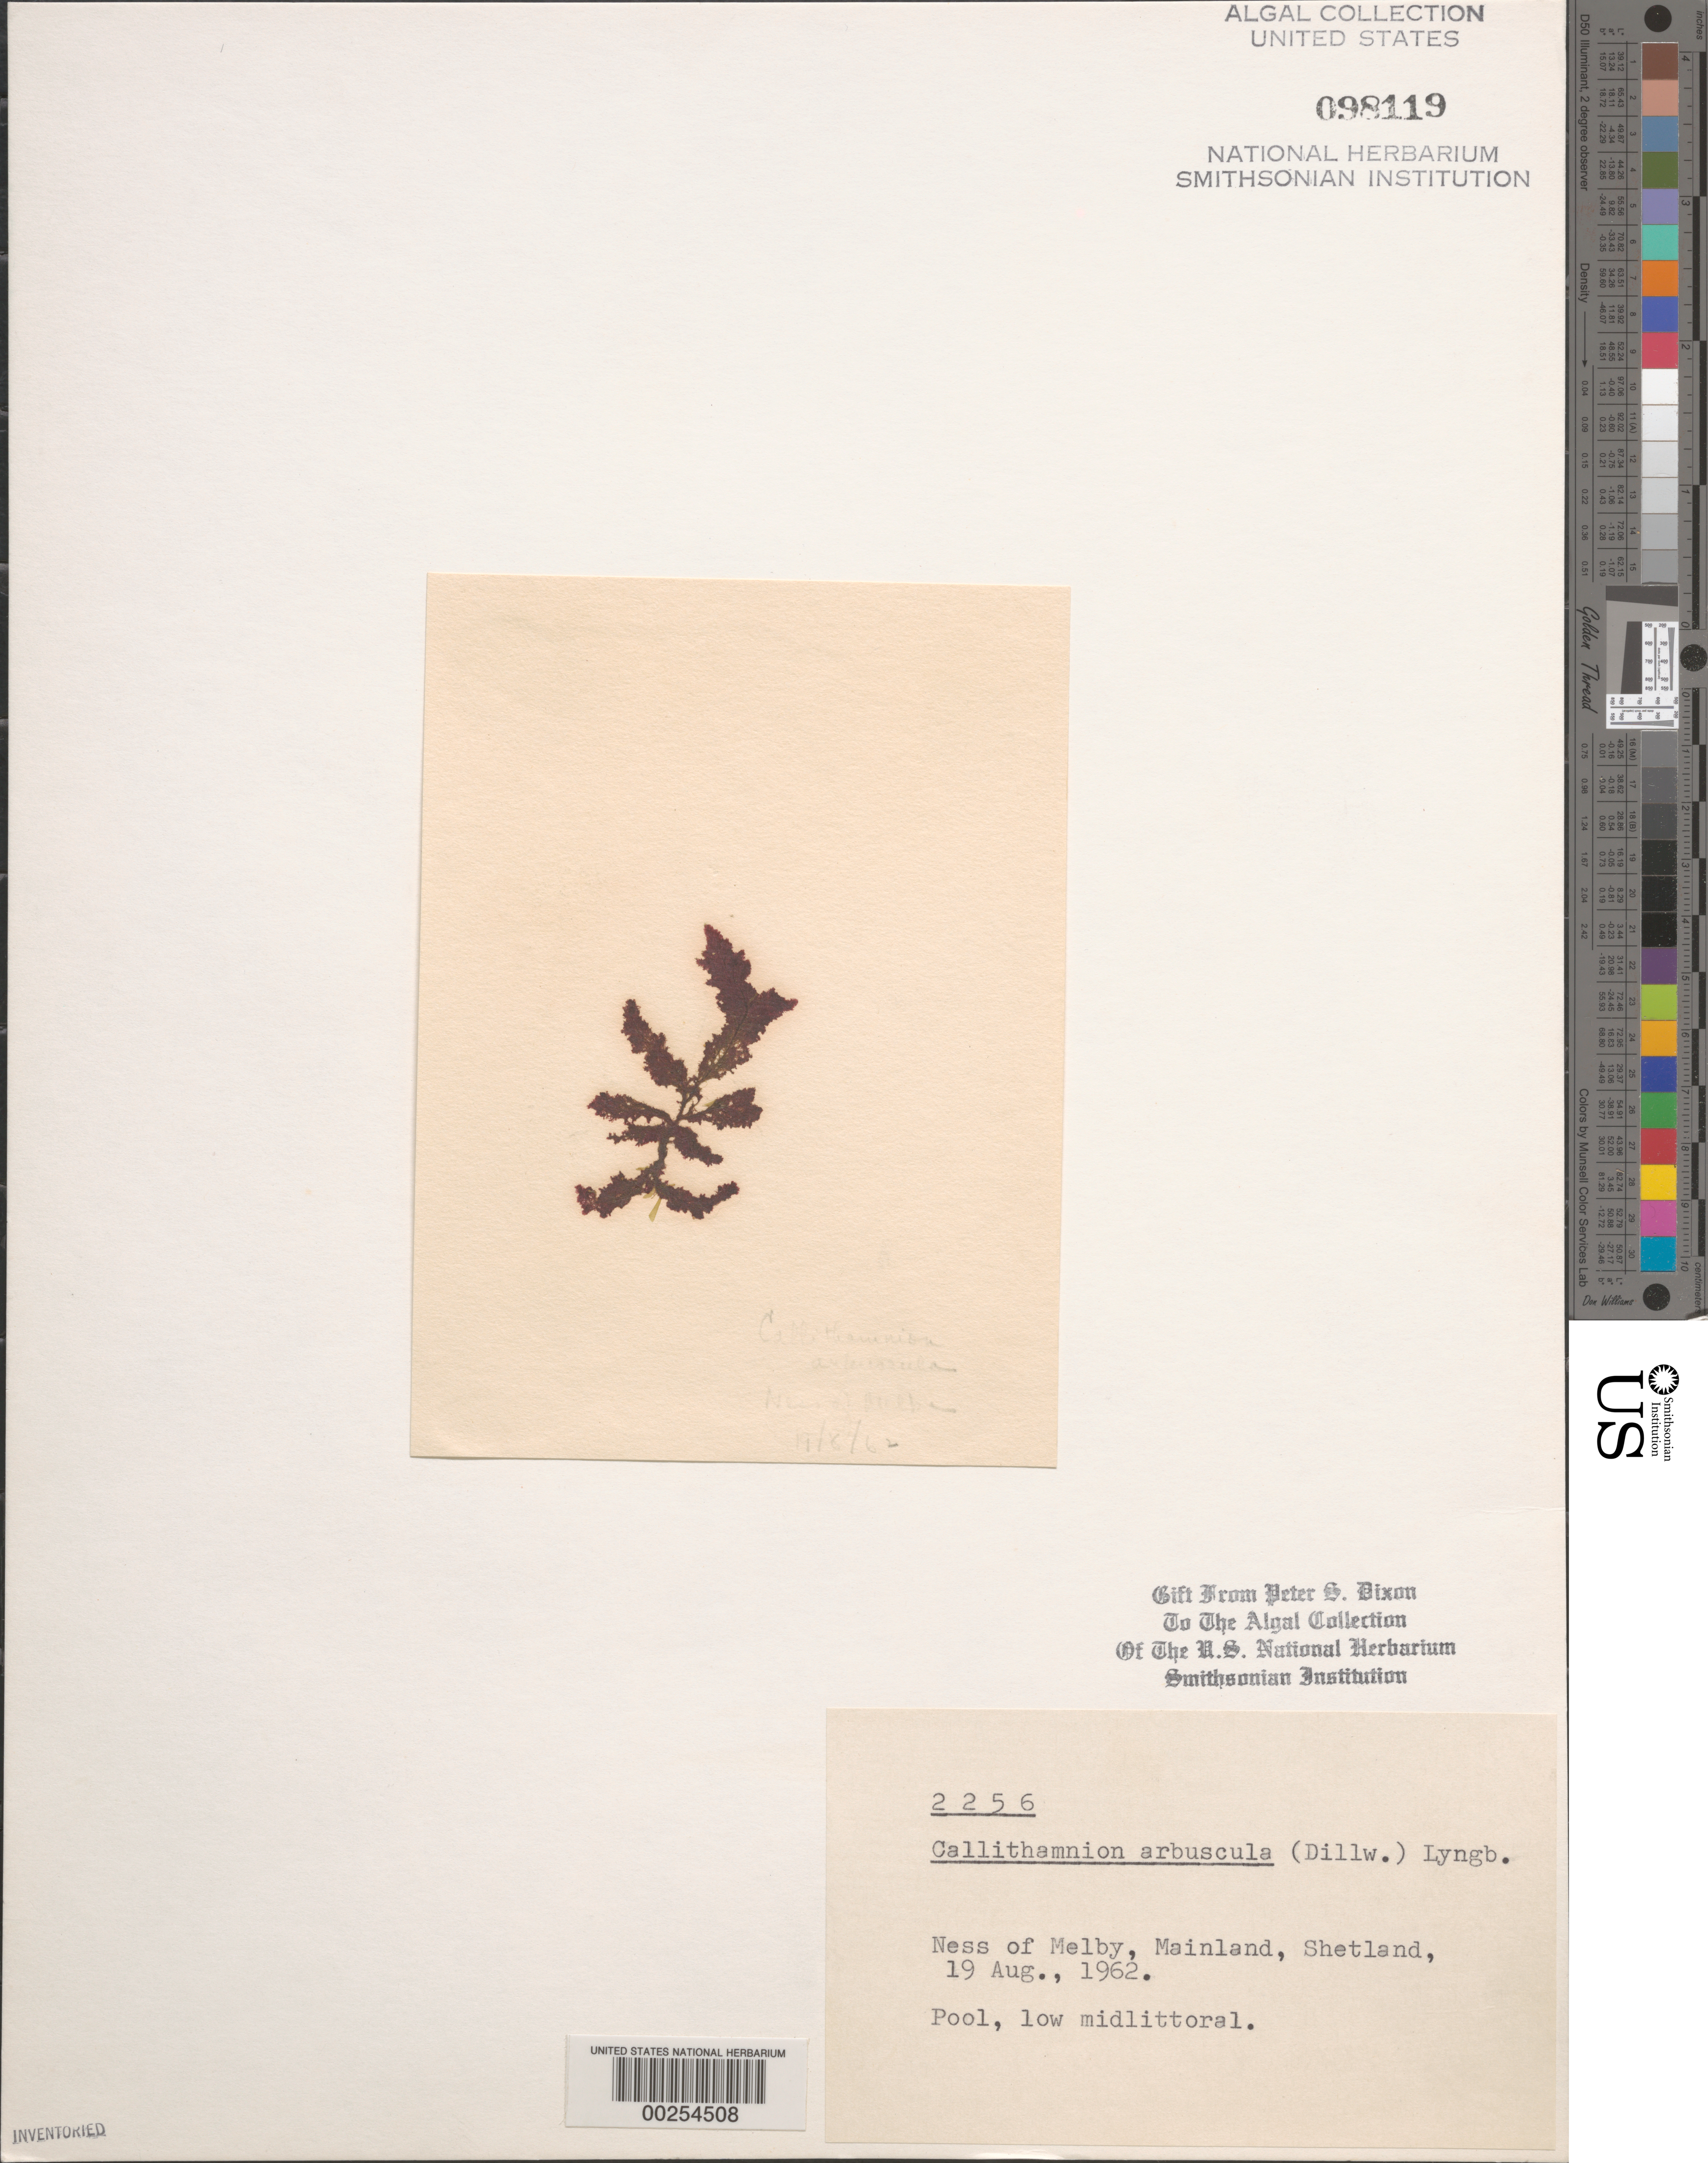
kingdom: Plantae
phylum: Rhodophyta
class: Florideophyceae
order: Ceramiales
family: Callithamniaceae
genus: Callithamnion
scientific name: Callithamnion sepositum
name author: (Gunnerus) P.S. Dixon & J.H.Price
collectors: P. S. Dixon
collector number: PSD 2256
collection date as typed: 19 Aug 1962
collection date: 1962-08-19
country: United Kingdom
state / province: Scotland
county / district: Shetland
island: Mainland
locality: Ness of Melby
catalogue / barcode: US 98119